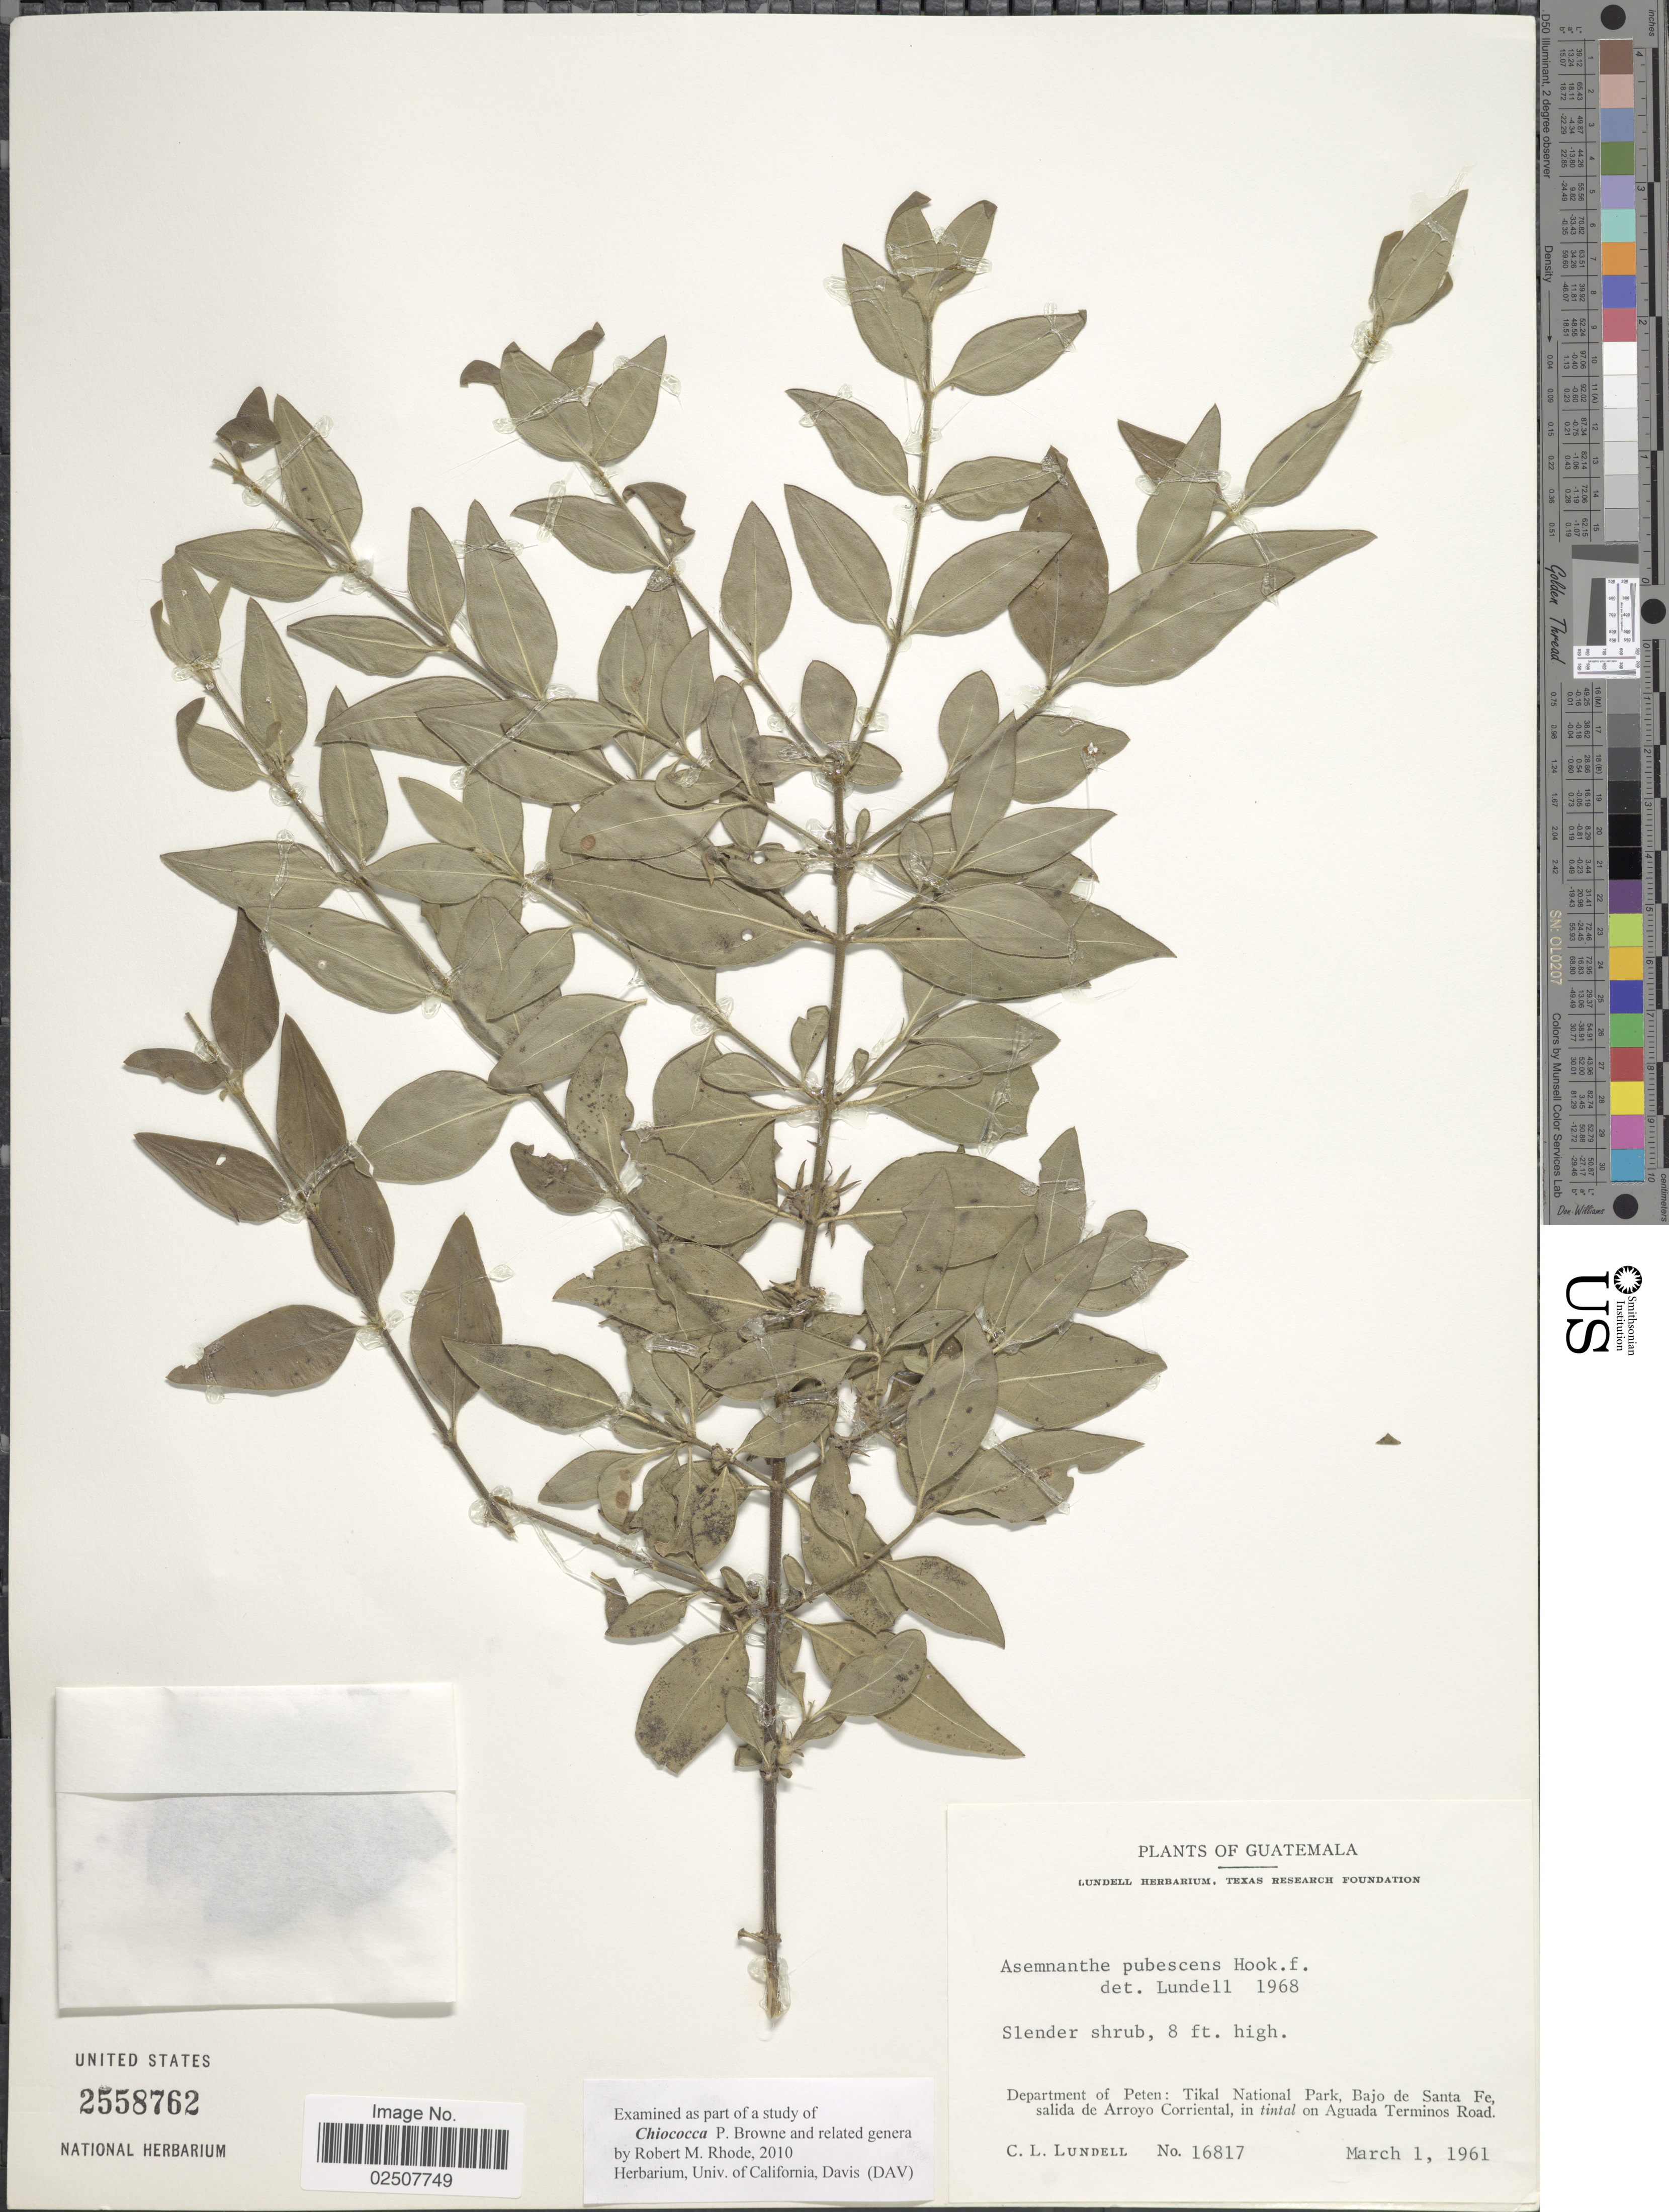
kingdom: Plantae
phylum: Tracheophyta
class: Magnoliopsida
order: Gentianales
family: Rubiaceae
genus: Asemnantha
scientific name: Asemnantha pubescens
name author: Hook. f.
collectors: C. L. Lundell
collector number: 16817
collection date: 1961-03-01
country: Guatemala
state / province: El Petén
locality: Department of Peten: Tikal National Park, Bajo de Santa Fe, salida de Arroyo Corriental, in tintal on Aguada Terminos road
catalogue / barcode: US 2558762